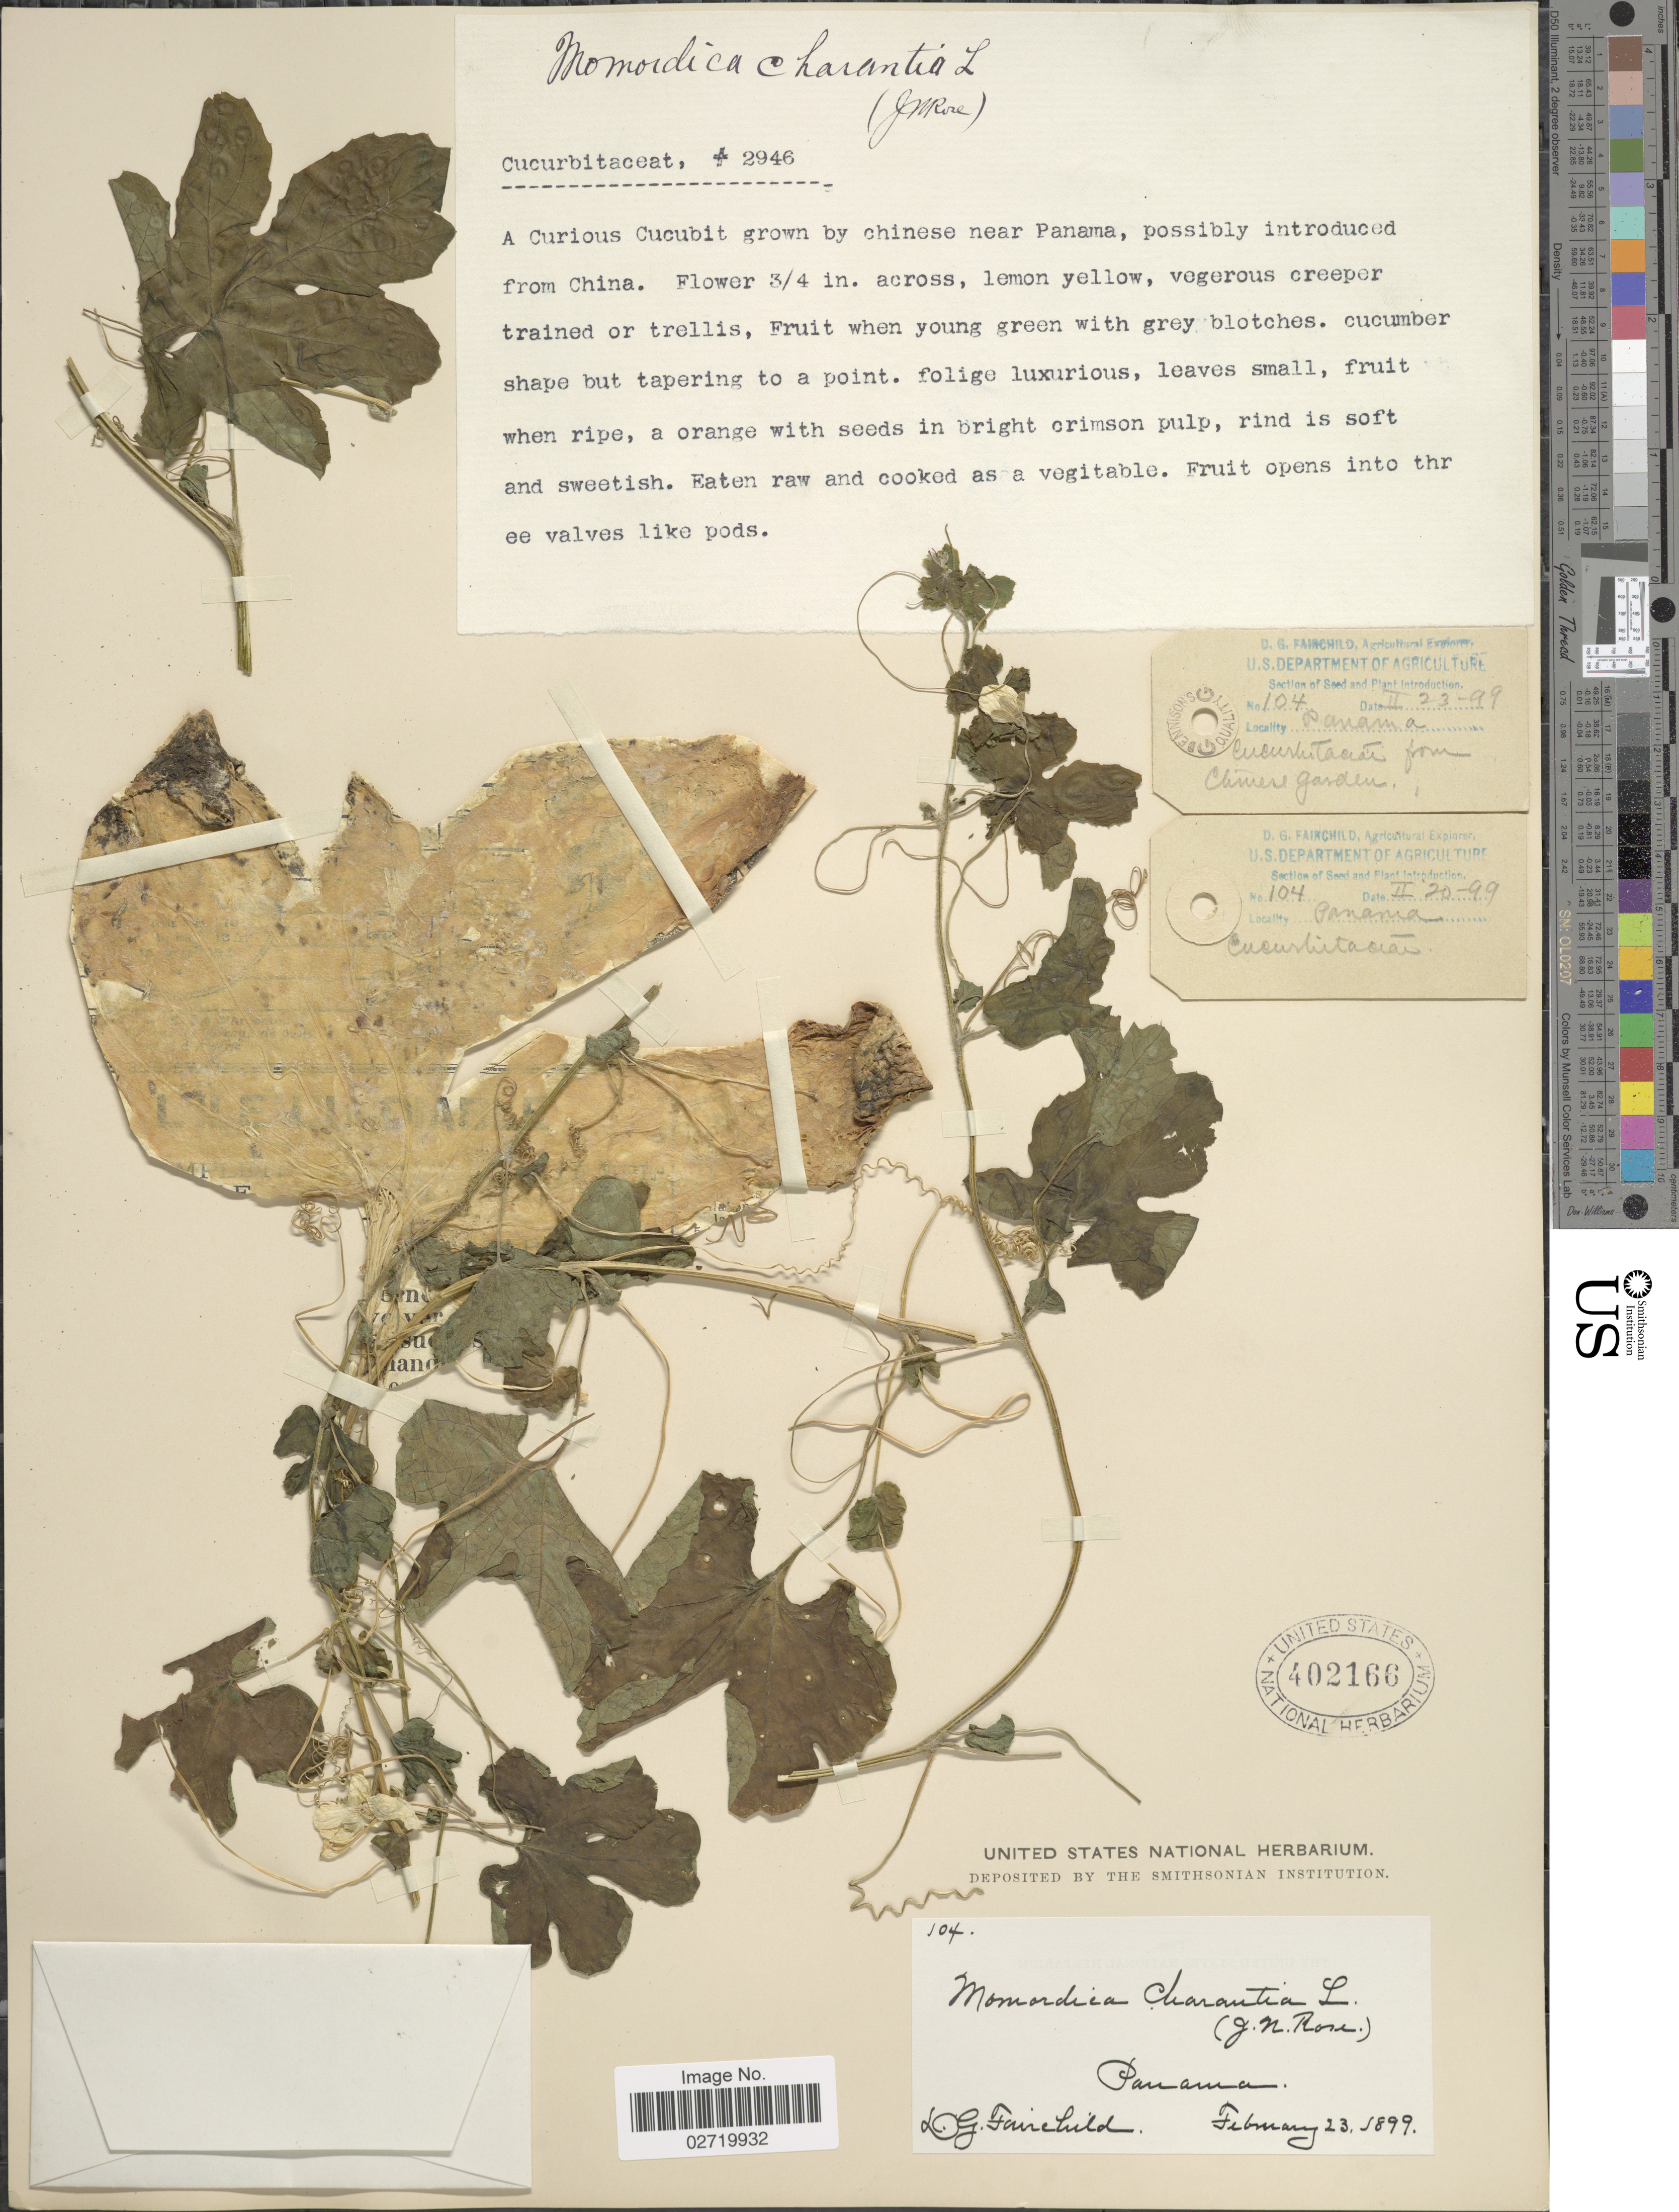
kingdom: Plantae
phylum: Tracheophyta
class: Magnoliopsida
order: Cucurbitales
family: Cucurbitaceae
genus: Momordica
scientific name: Momordica charantia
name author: L.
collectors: D. G. Fairchild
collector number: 104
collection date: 1899-02-20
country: Panama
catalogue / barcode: US 402166-2